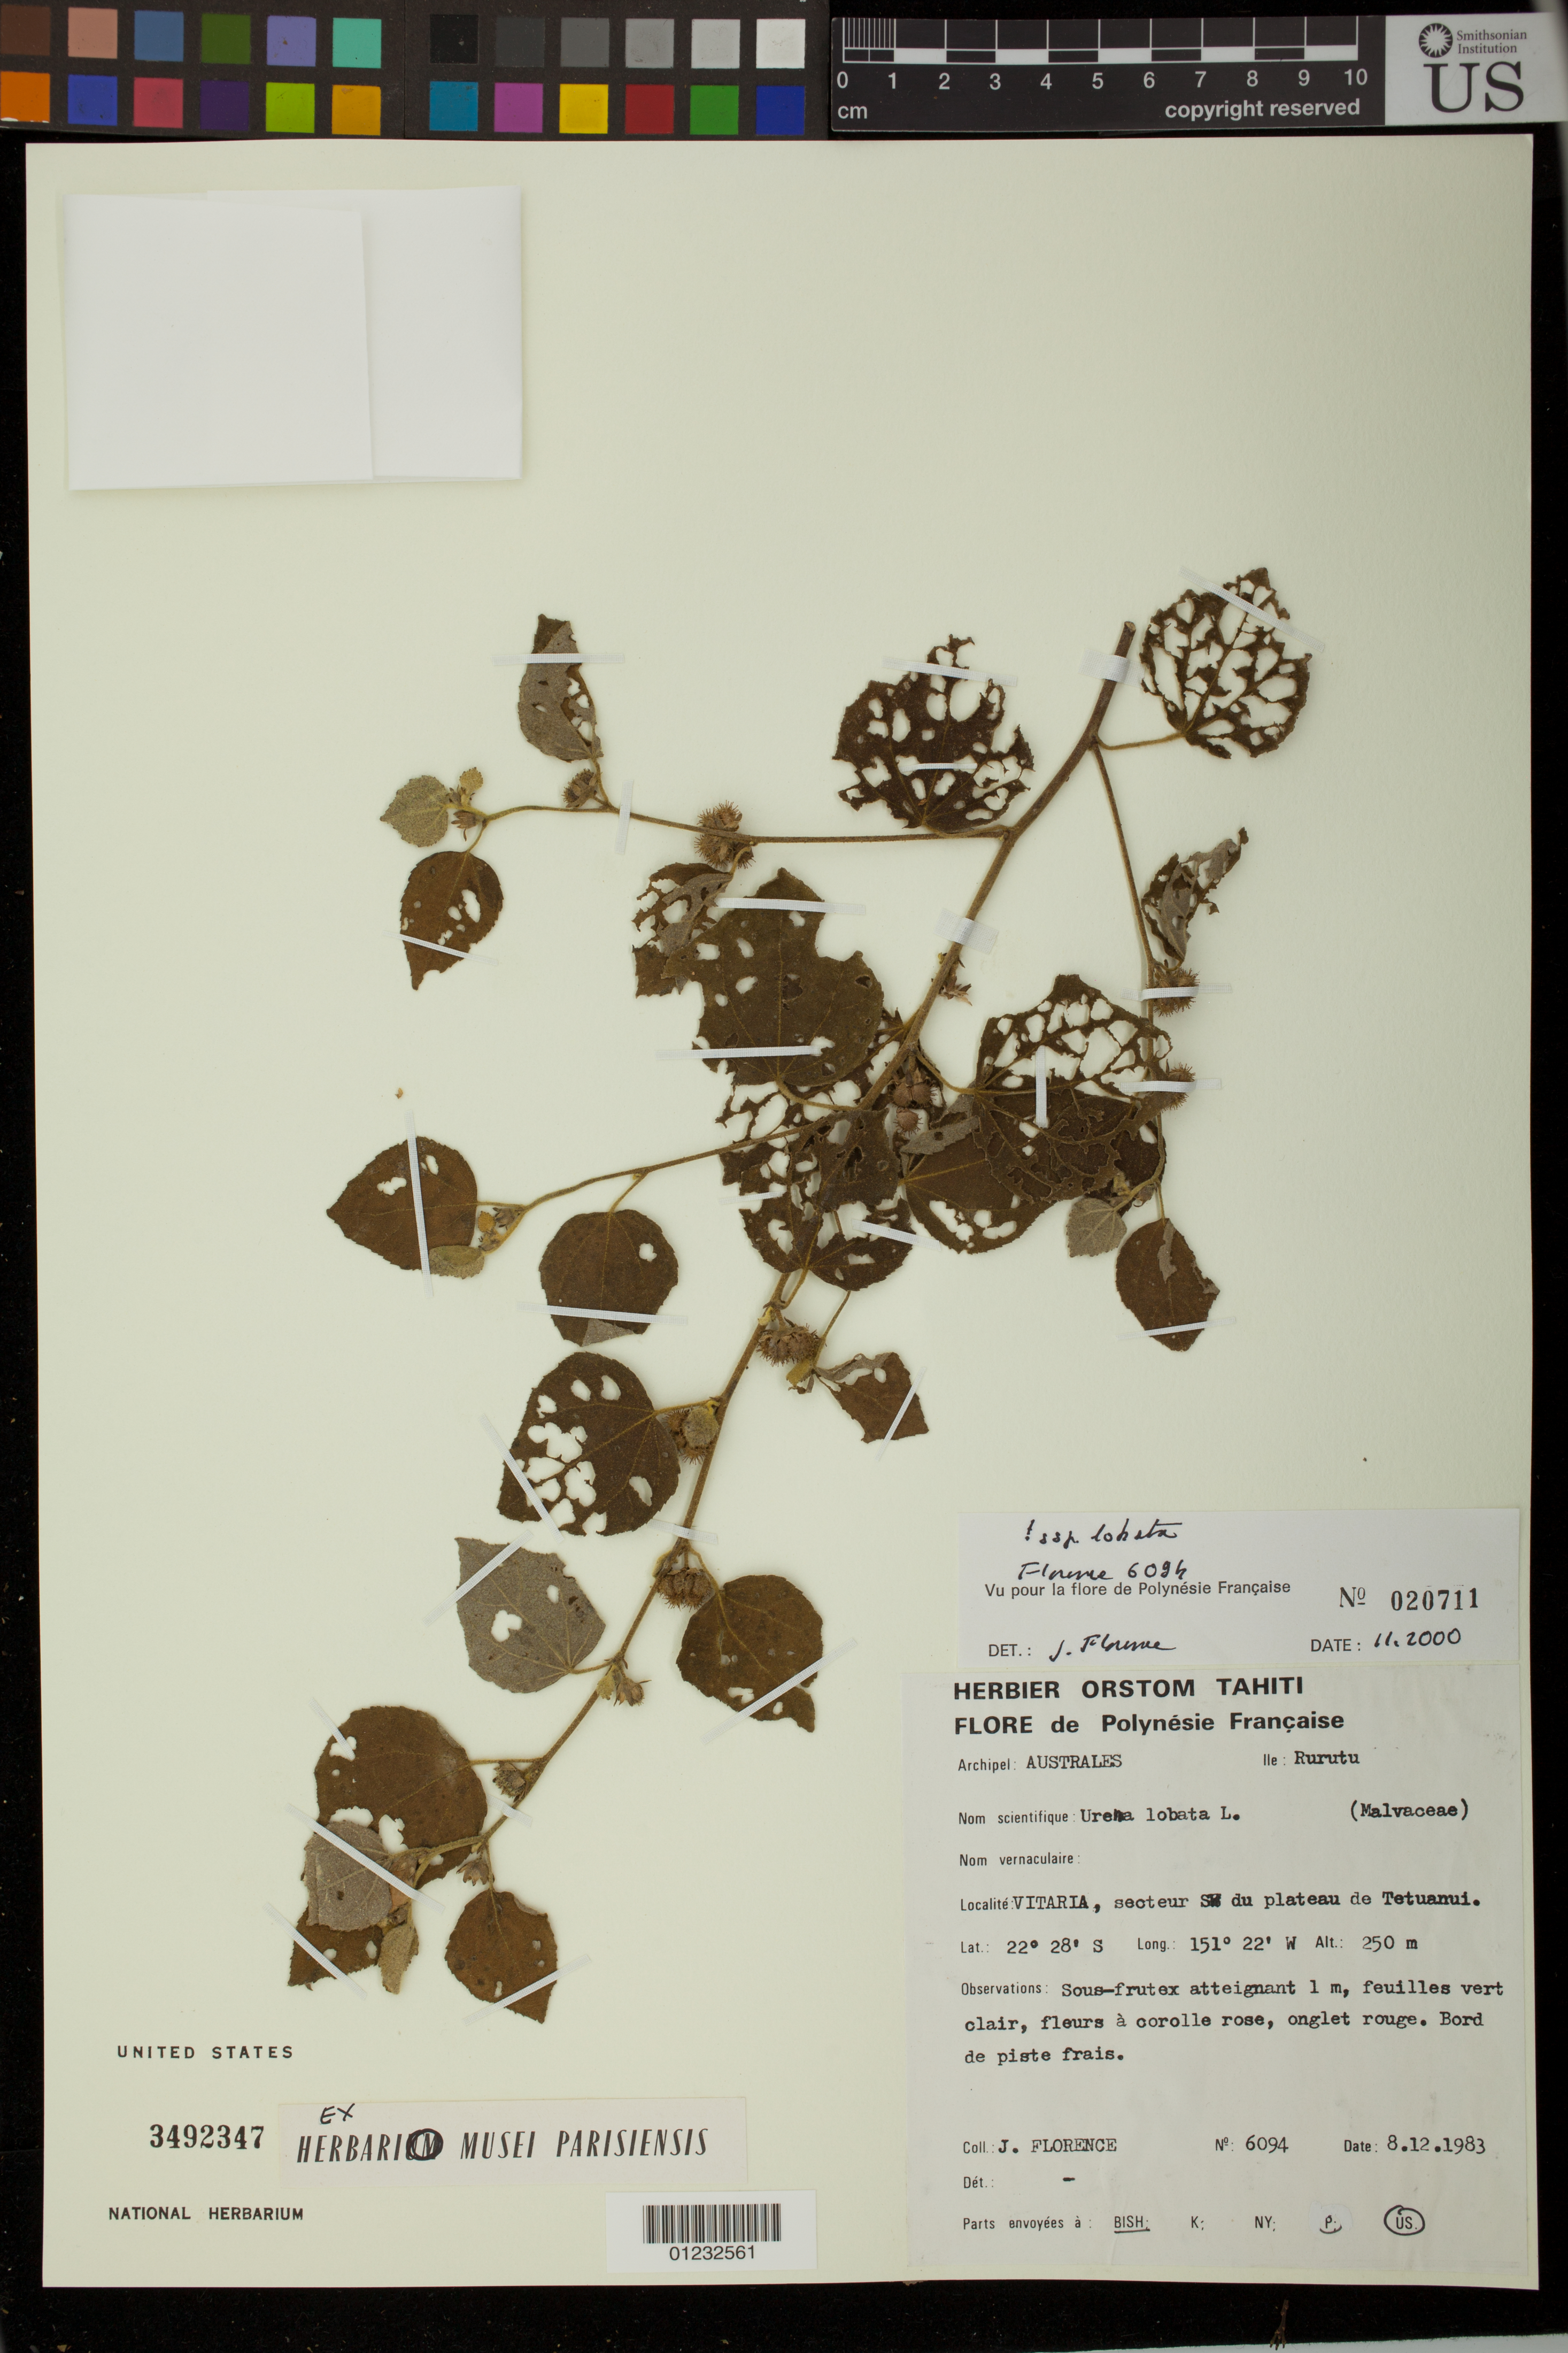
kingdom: Plantae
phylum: Tracheophyta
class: Magnoliopsida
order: Malvales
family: Malvaceae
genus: Urena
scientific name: Urena lobata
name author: L.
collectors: J. Florence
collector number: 6094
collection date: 1983-12-08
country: French Polynesia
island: Rurutu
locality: Vitaria, secteur S du plateau de Tetuanui.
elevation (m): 250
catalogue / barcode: US 3492347